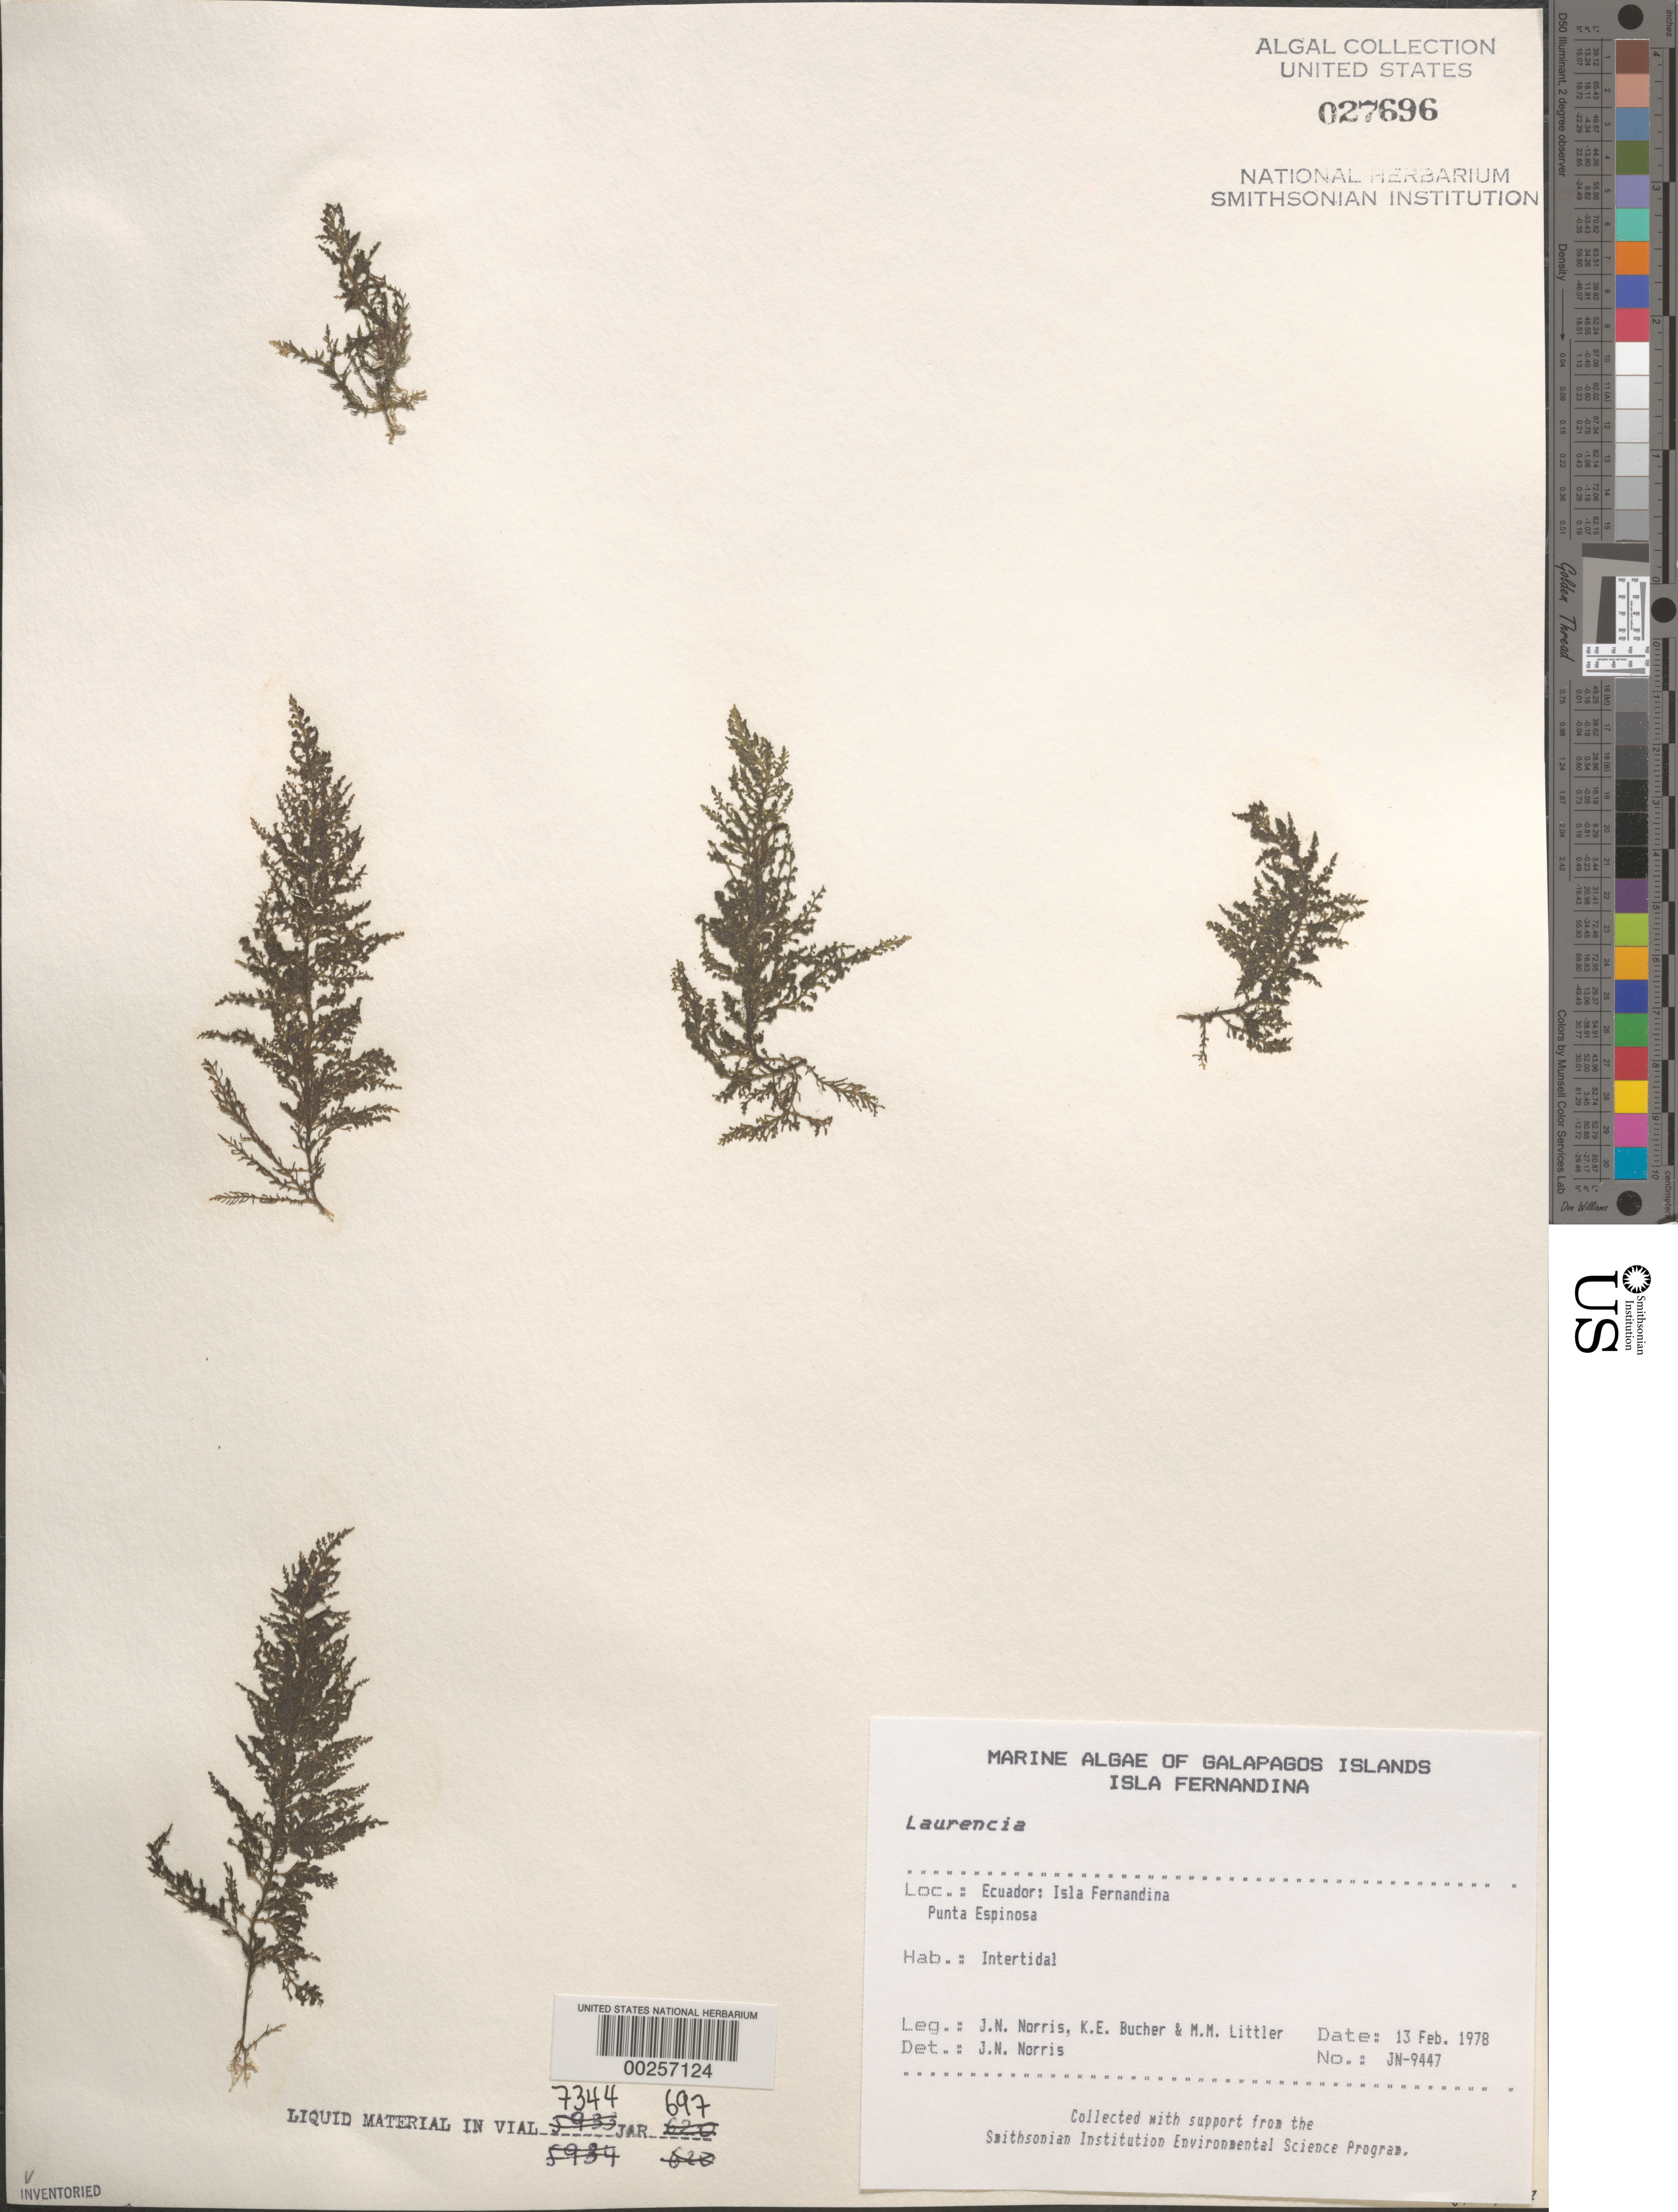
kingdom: Plantae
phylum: Rhodophyta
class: Florideophyceae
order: Ceramiales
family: Rhodomelaceae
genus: Laurencia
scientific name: Laurencia sp.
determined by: Norris, James N.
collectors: J. N. Norris, K. E. Bucher & M. M. Littler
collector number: JN-9447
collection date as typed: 13 Feb 1978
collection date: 1978-02-13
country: Ecuador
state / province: Colón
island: Fernandina [Narborough]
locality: Punta Espinosa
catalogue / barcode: US 27696